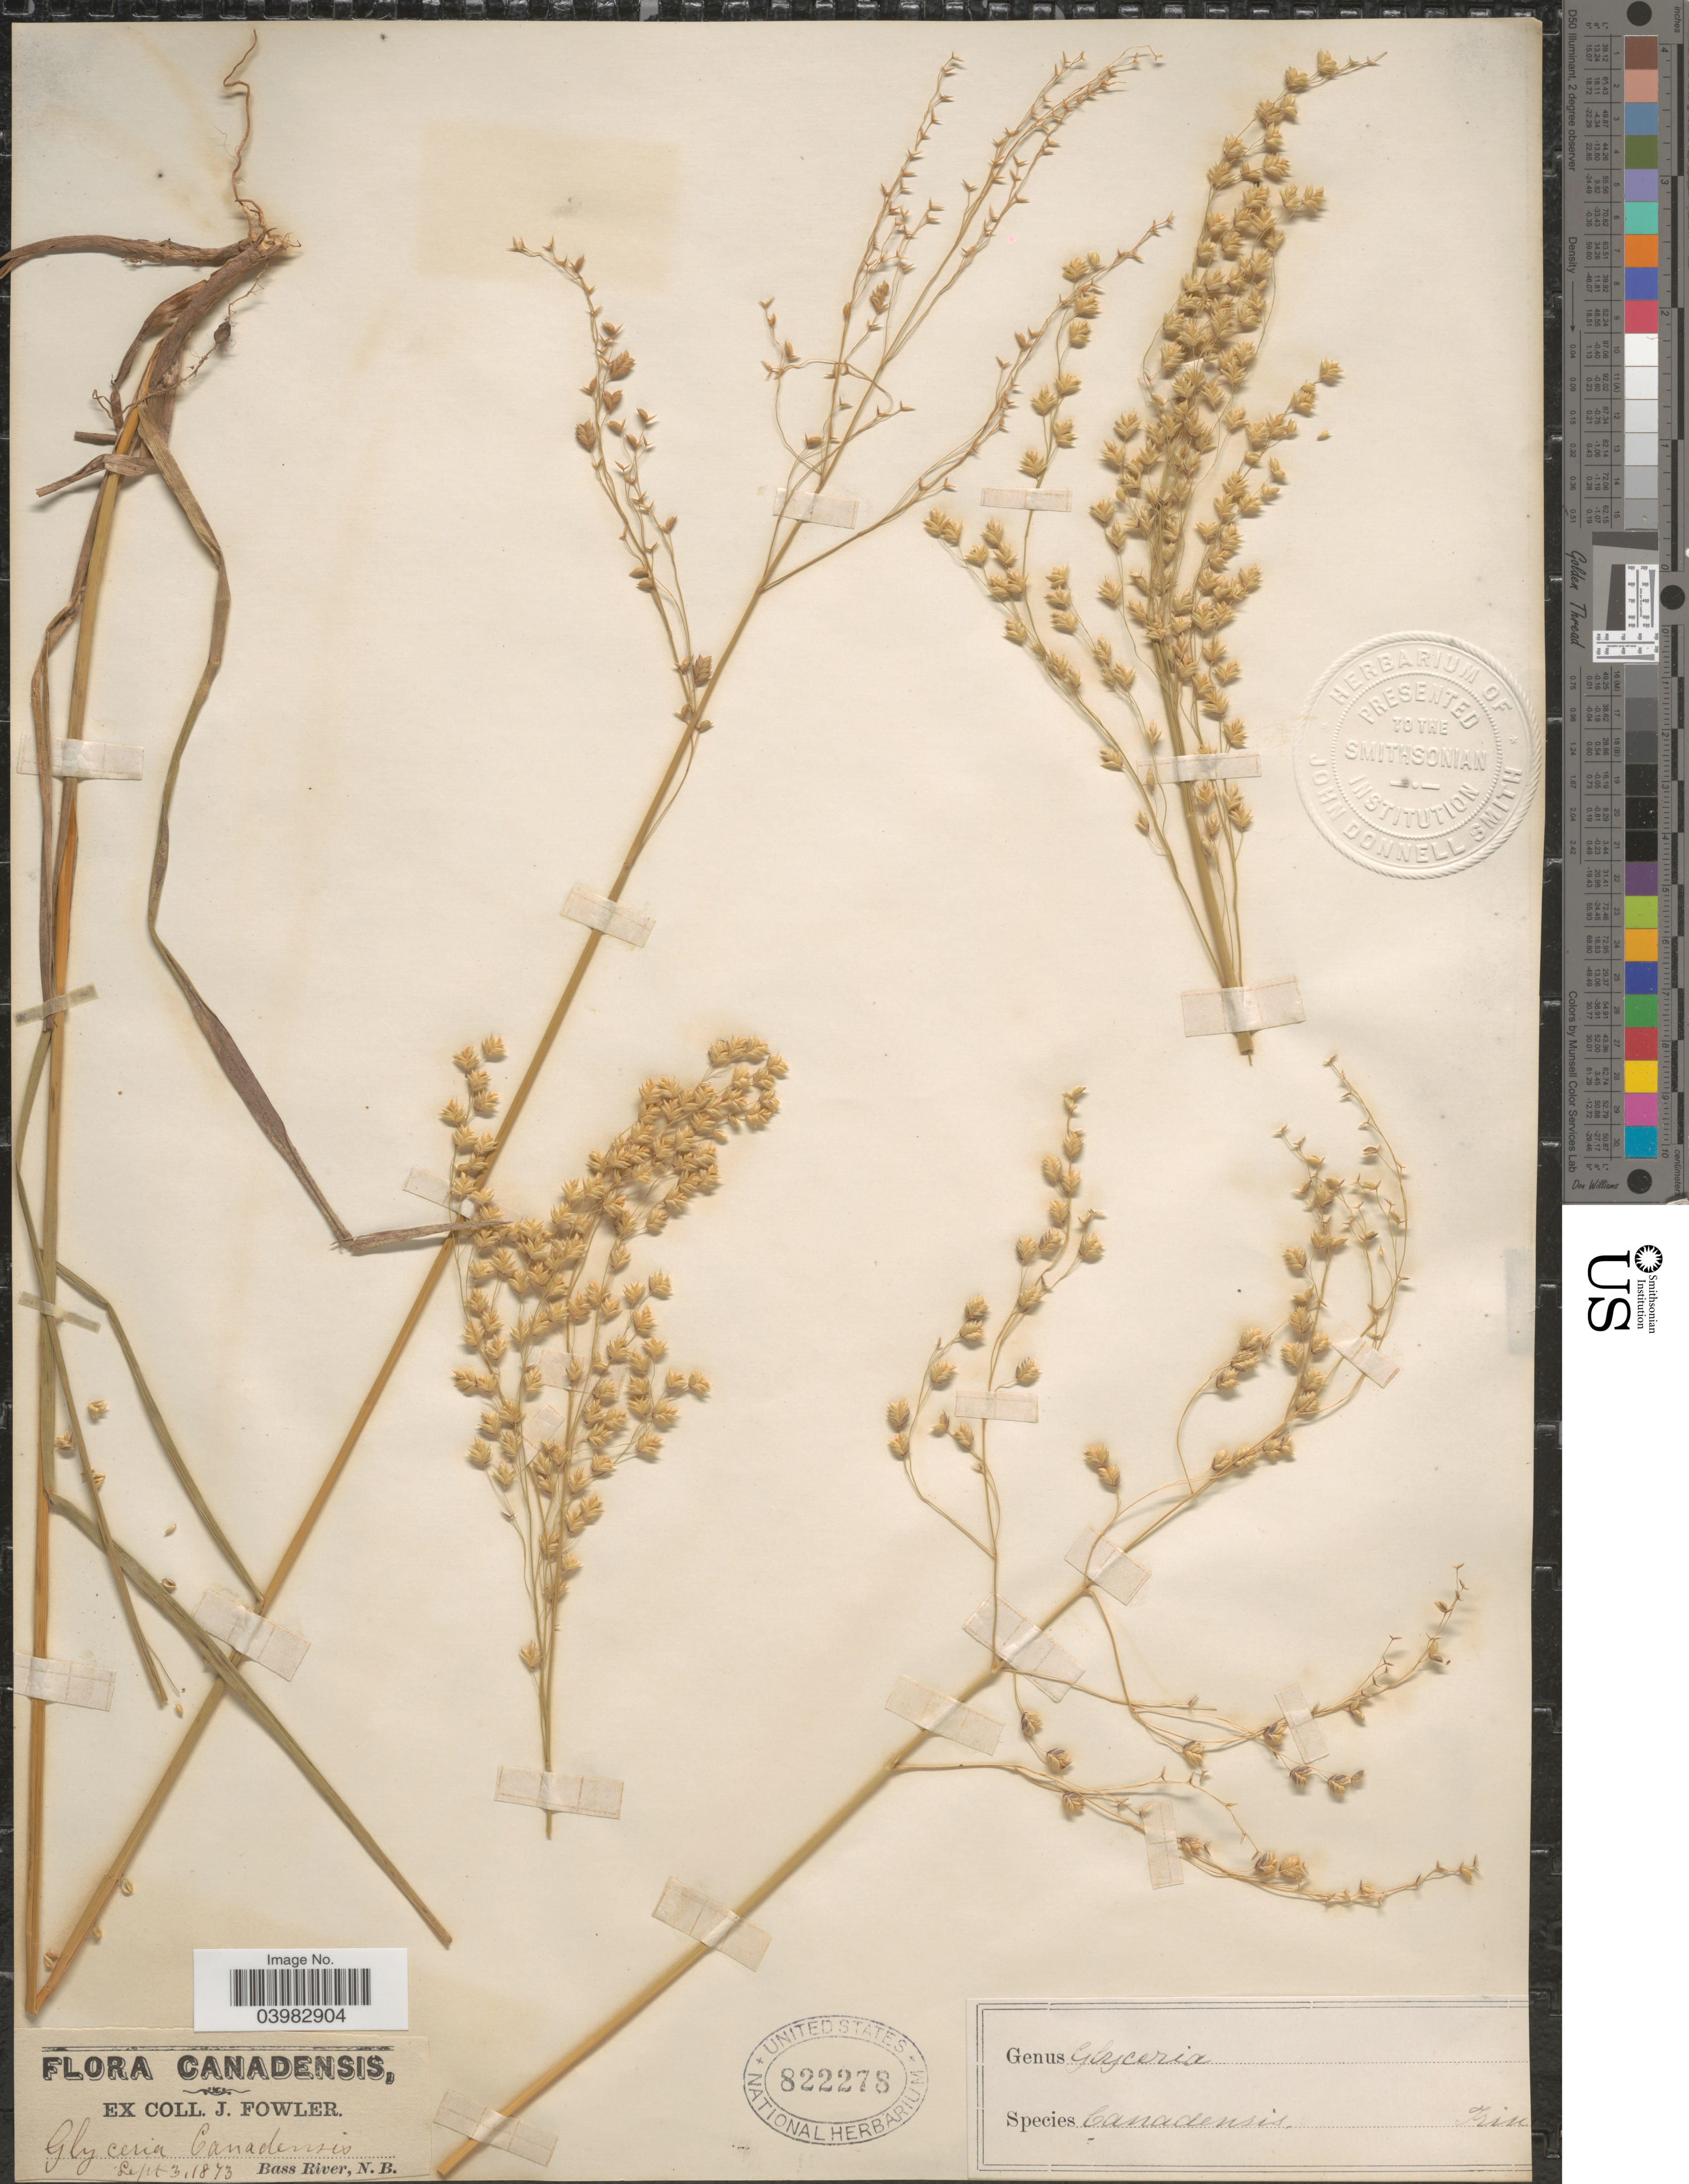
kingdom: Plantae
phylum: Tracheophyta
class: Liliopsida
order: Poales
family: Poaceae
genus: Glyceria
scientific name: Glyceria canadensis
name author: (Michx.) Trin.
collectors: J. Fowler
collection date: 1873-09-03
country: Canada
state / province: New Brunswick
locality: Bass River.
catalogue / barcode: US 822278